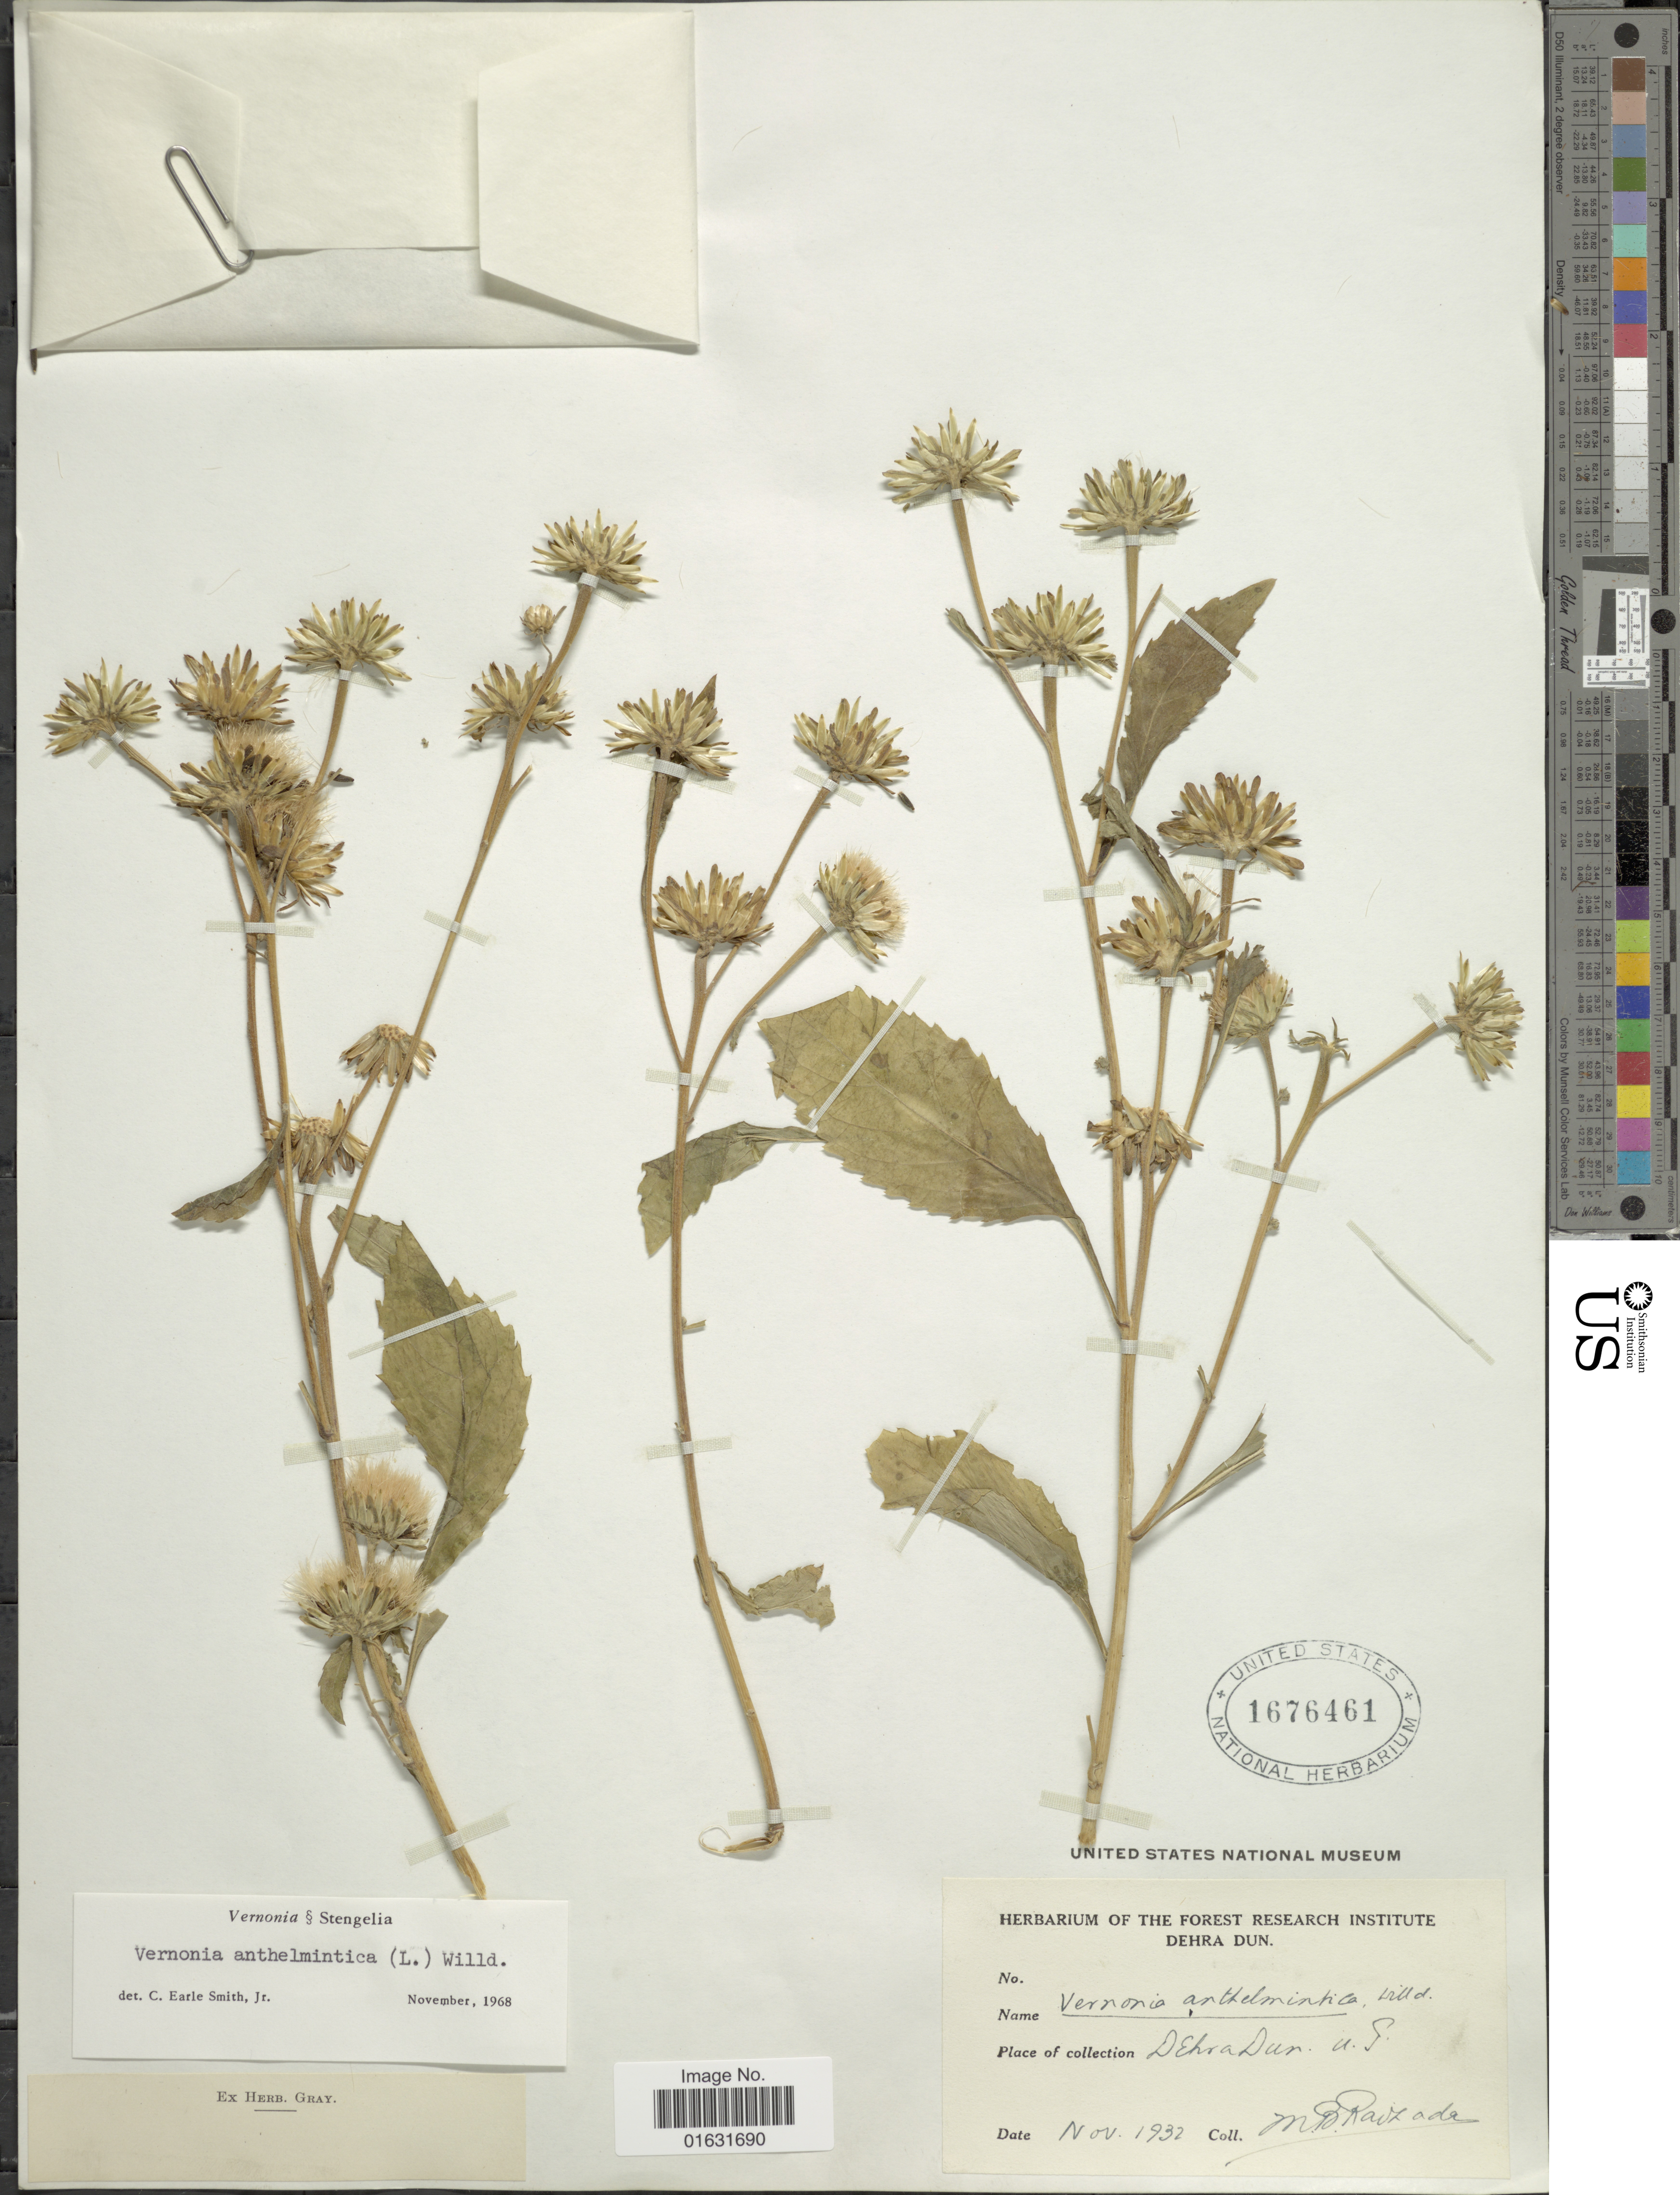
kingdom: Plantae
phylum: Tracheophyta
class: Magnoliopsida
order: Asterales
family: Asteraceae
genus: Baccharoides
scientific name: Baccharoides anthelmintica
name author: (L.) Moench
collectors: M. Raizada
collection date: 1932-11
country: India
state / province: Uttarakhand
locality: Dehra Dun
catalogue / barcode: US 1676461